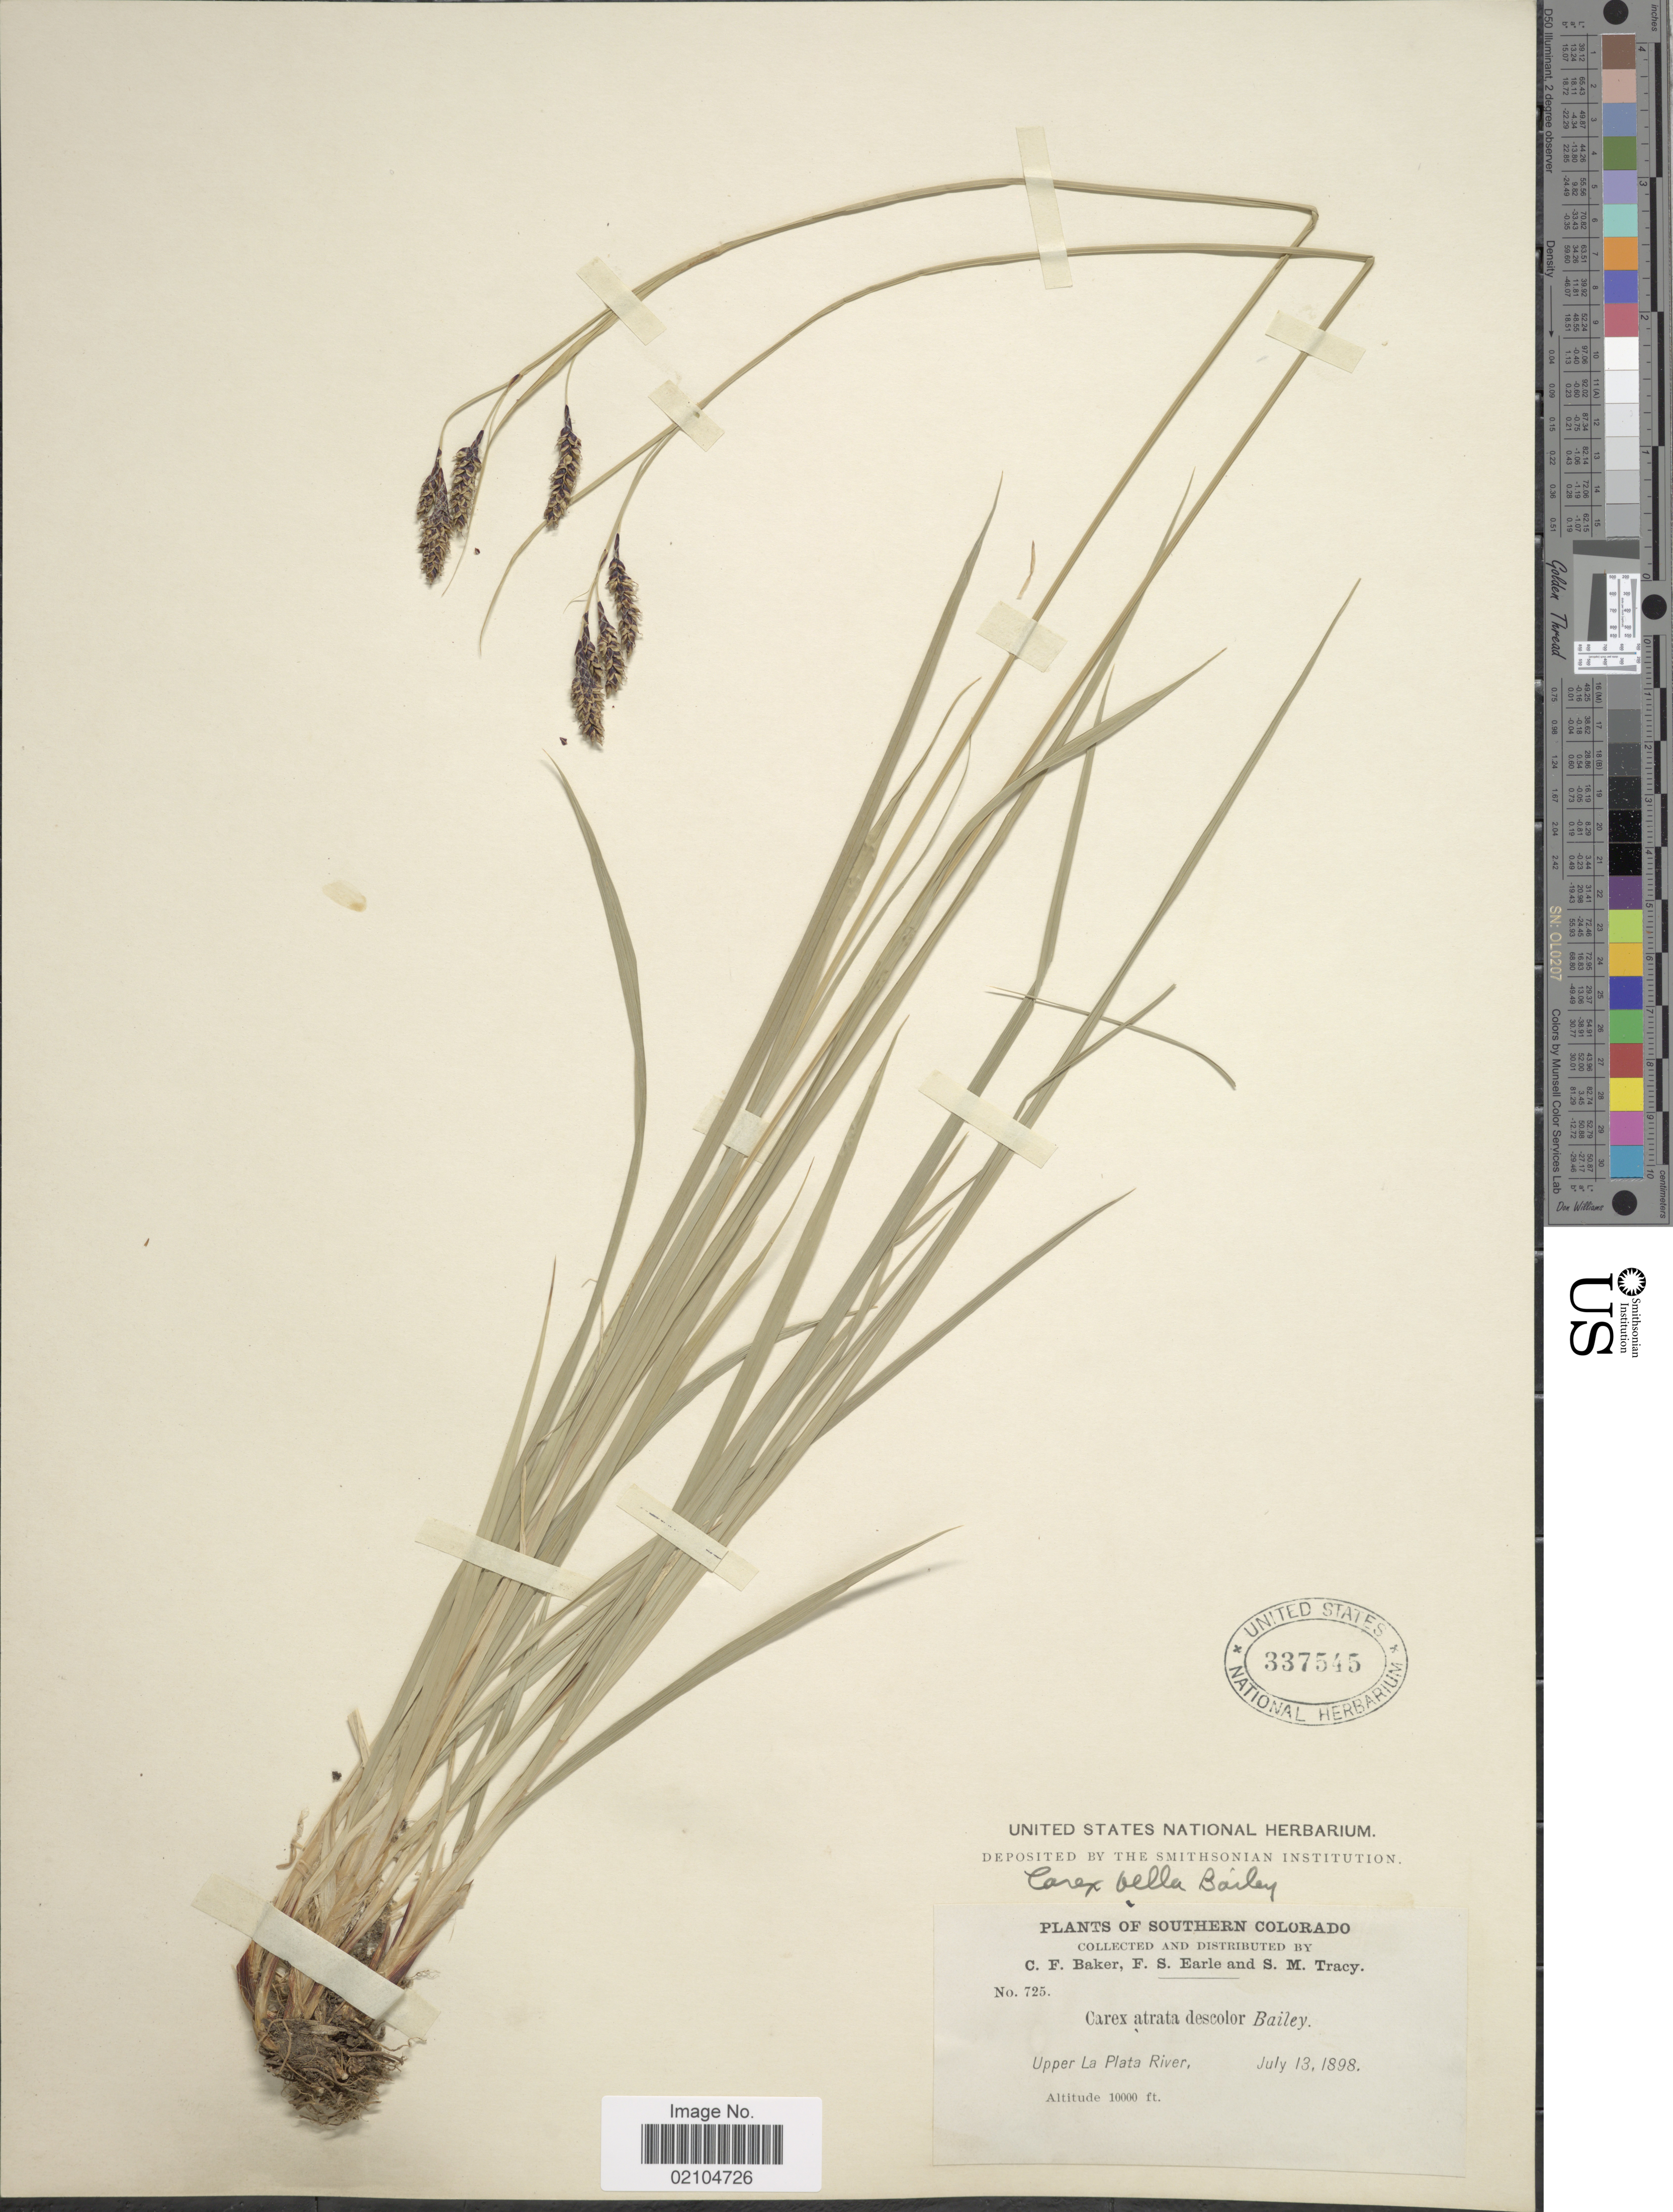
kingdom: Plantae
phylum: Tracheophyta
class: Liliopsida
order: Poales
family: Cyperaceae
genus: Carex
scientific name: Carex bella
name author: L.H. Bailey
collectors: C. F. Baker, F. S. Earle & S. M. Tracy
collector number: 725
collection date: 1898-07-13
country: United States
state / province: Colorado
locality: Southern Colorado, Upper La Plata River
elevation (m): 3048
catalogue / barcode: US 337545